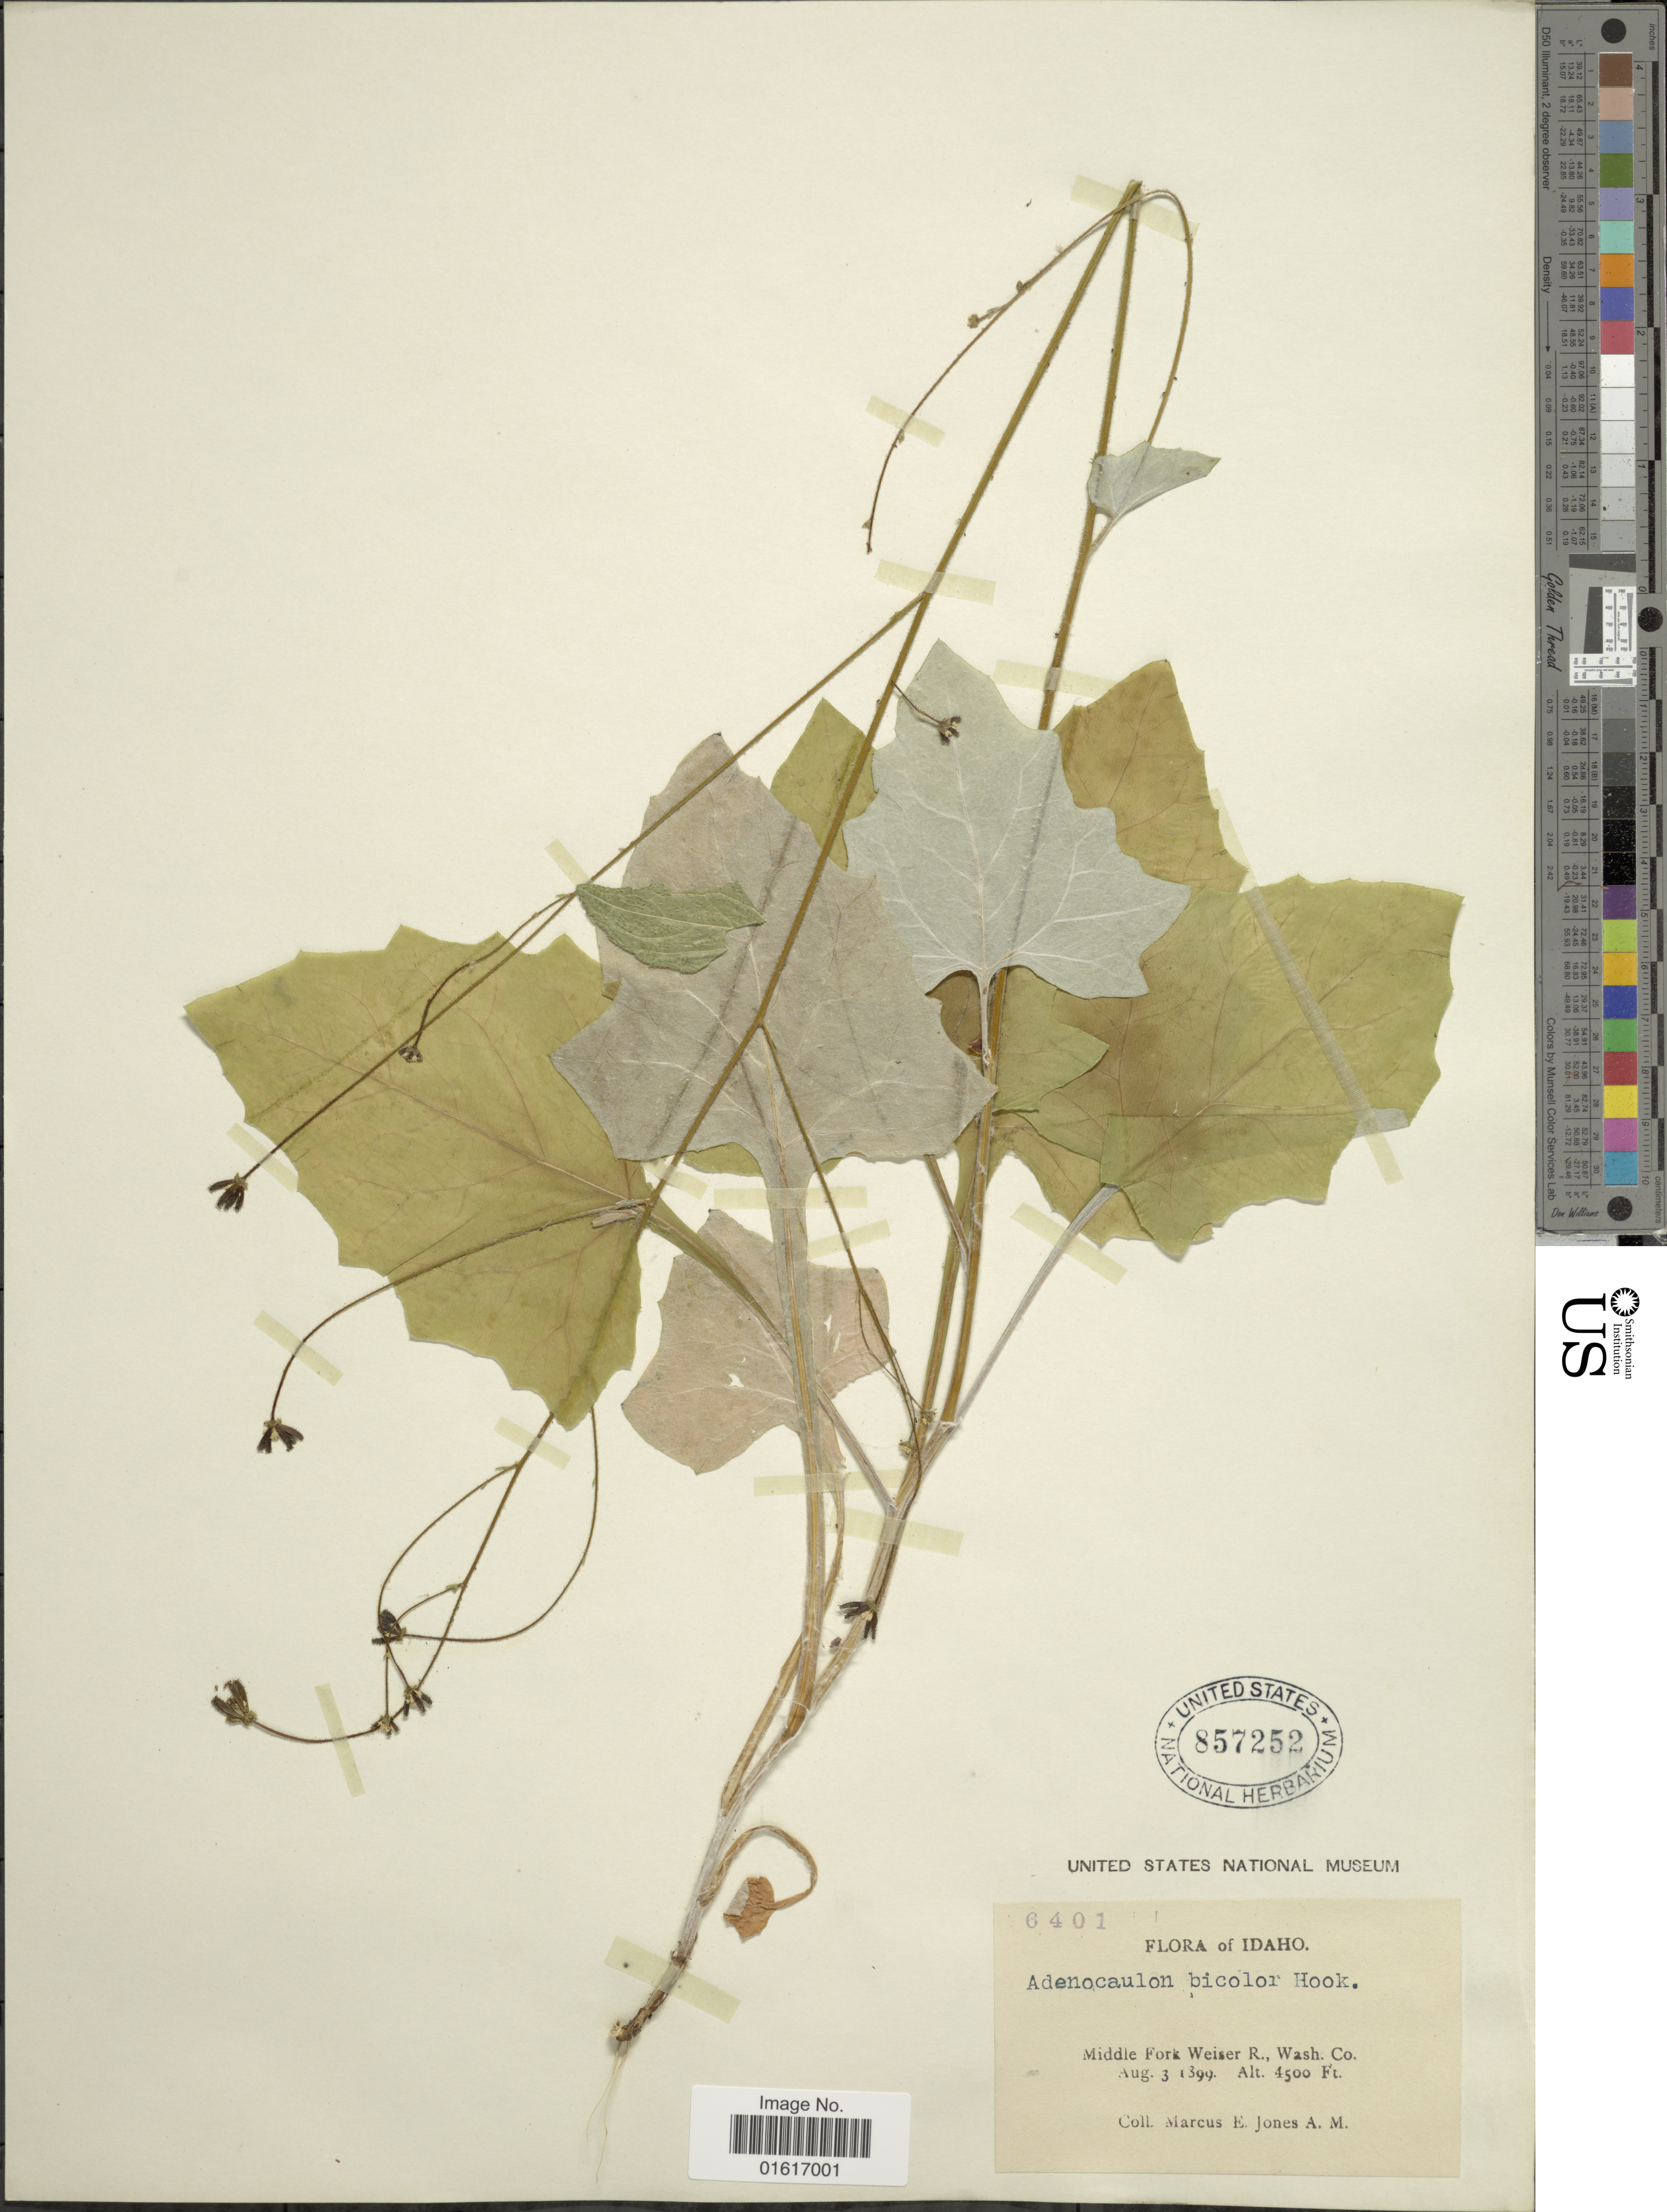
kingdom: Plantae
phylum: Tracheophyta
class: Magnoliopsida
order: Asterales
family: Asteraceae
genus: Adenocaulon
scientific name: Adenocaulon bicolor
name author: Hook.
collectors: M. E. Jones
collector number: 6401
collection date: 1899-08-03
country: United States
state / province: Idaho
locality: Middle Fork Weiser R., Wash. Co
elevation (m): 1372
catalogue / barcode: US 857252